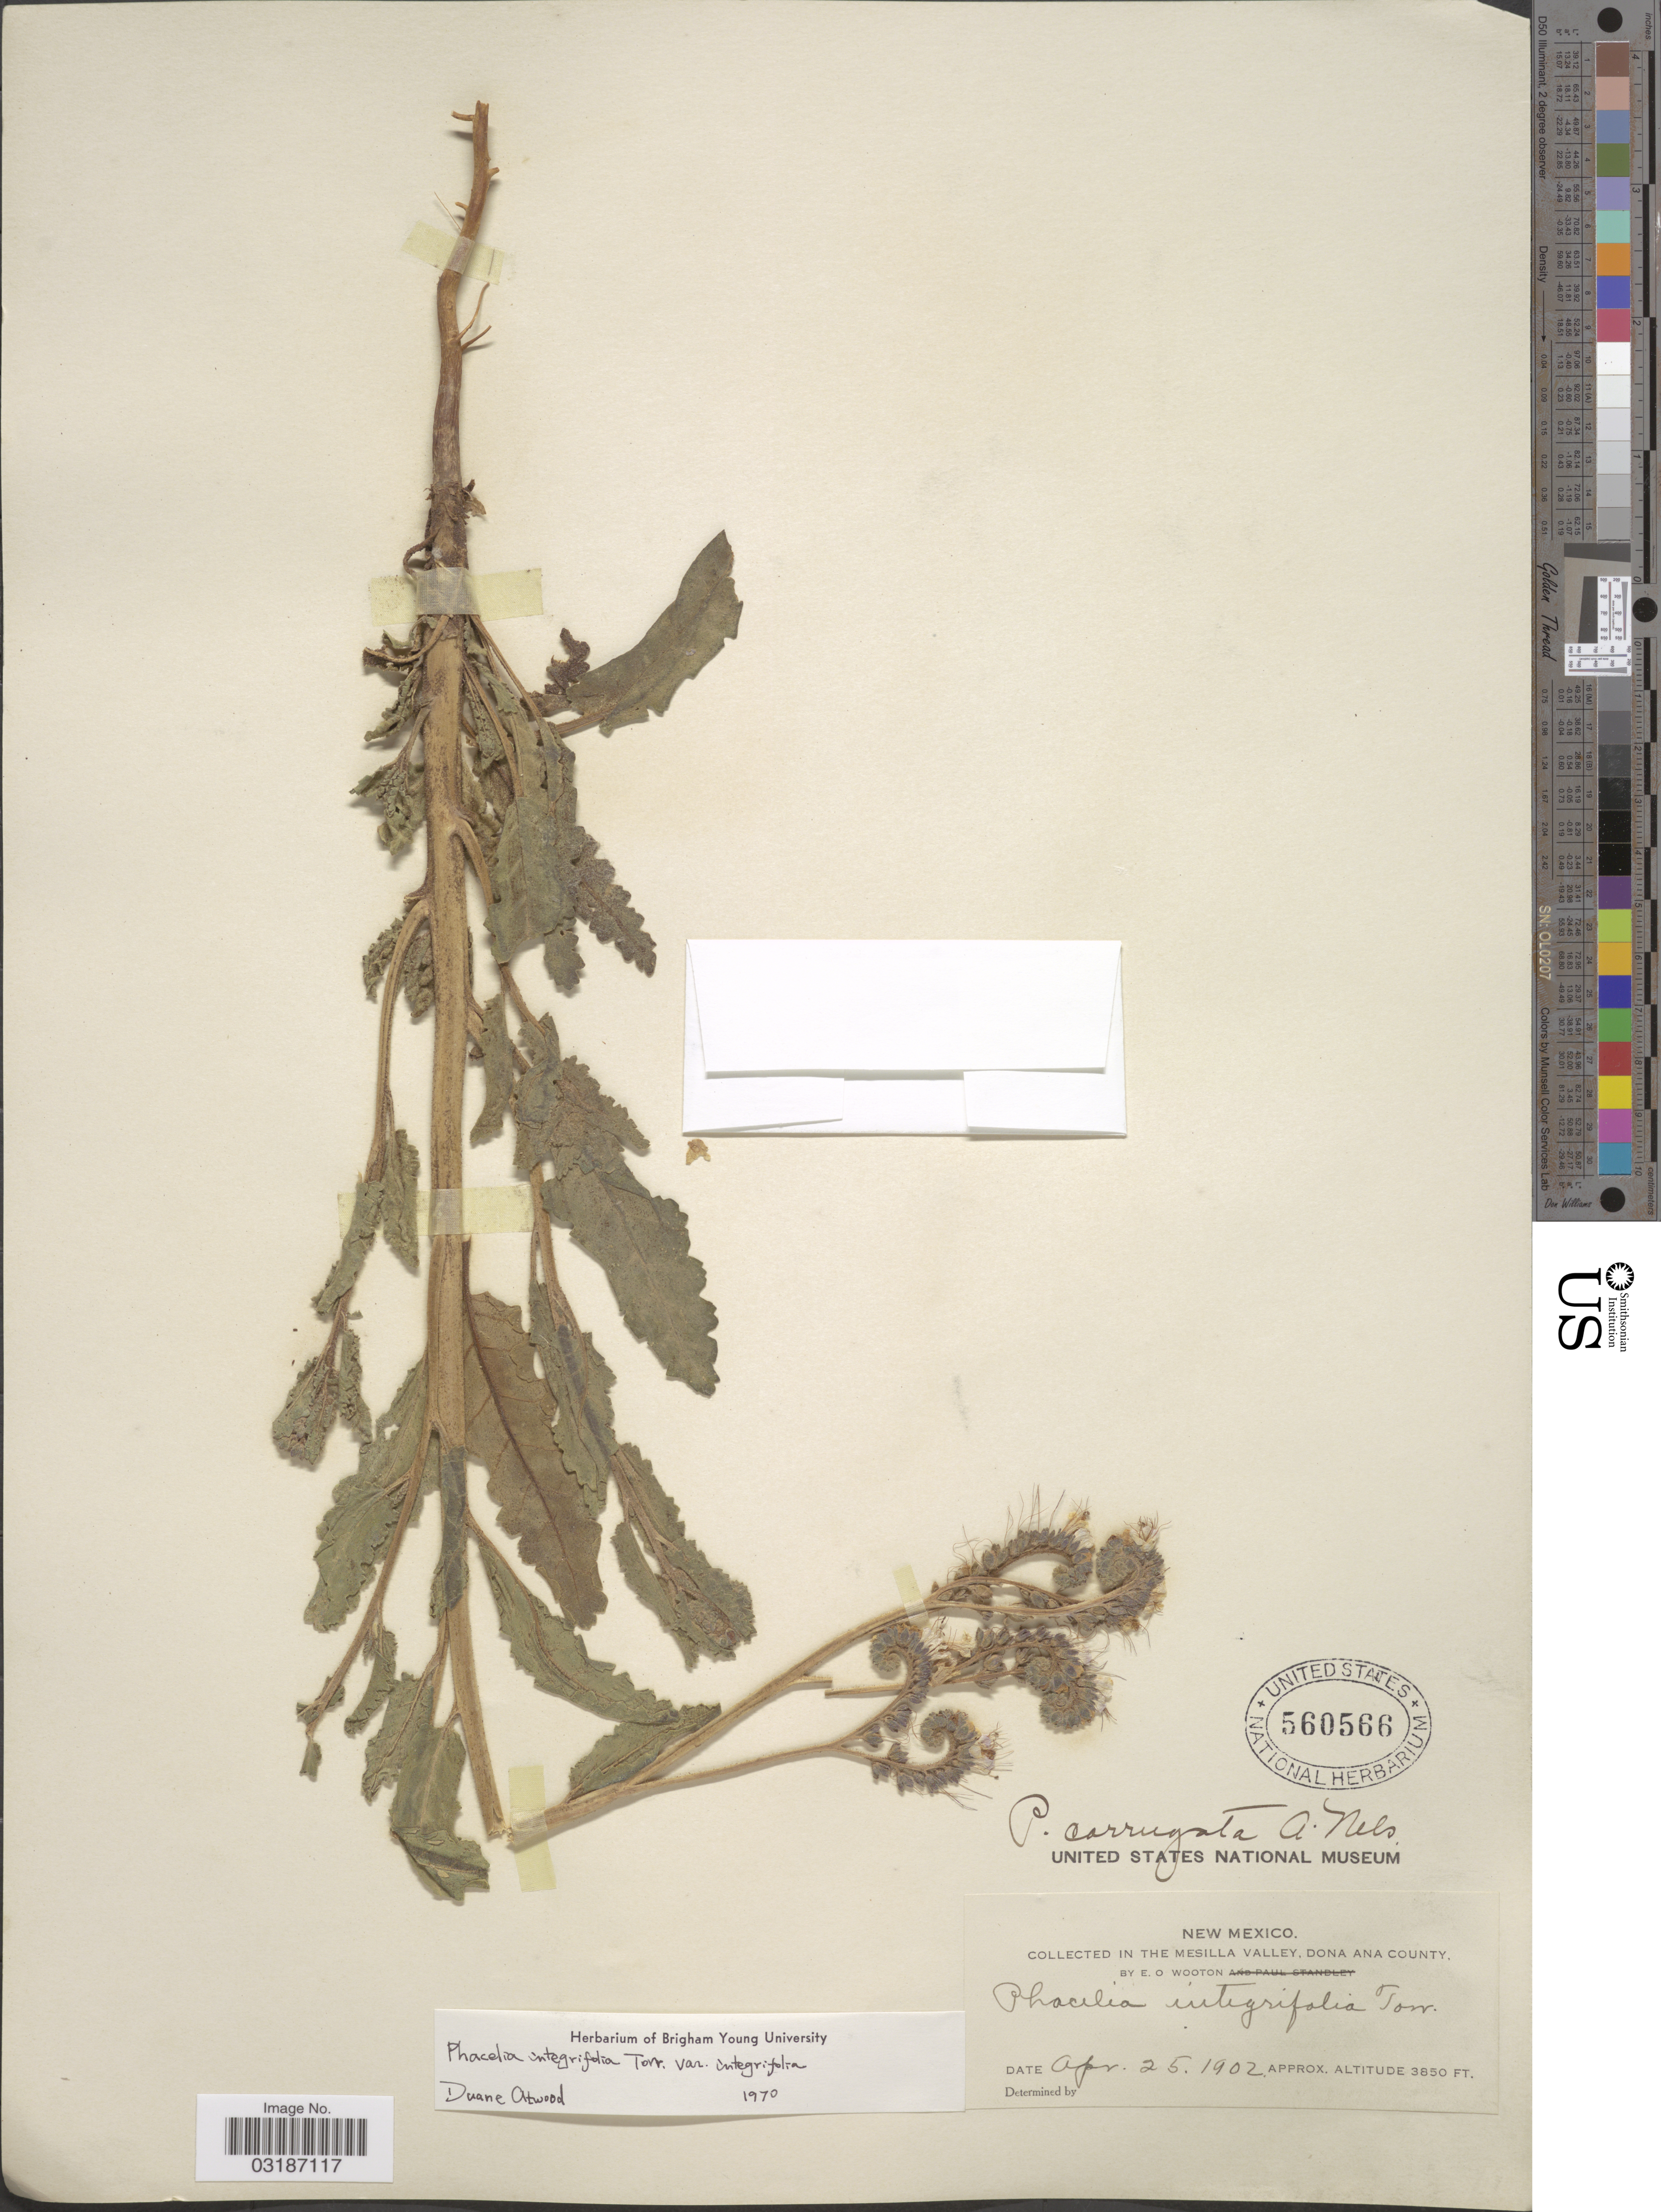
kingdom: Plantae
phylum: Tracheophyta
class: Magnoliopsida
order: Boraginales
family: Hydrophyllaceae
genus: Phacelia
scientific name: Phacelia integrifolia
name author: Torr.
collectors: E. O. Wooton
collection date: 1902-04-25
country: United States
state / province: New Mexico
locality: In The Mesilla Valley, Dona Ana County.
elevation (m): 1173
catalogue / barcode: US 560566